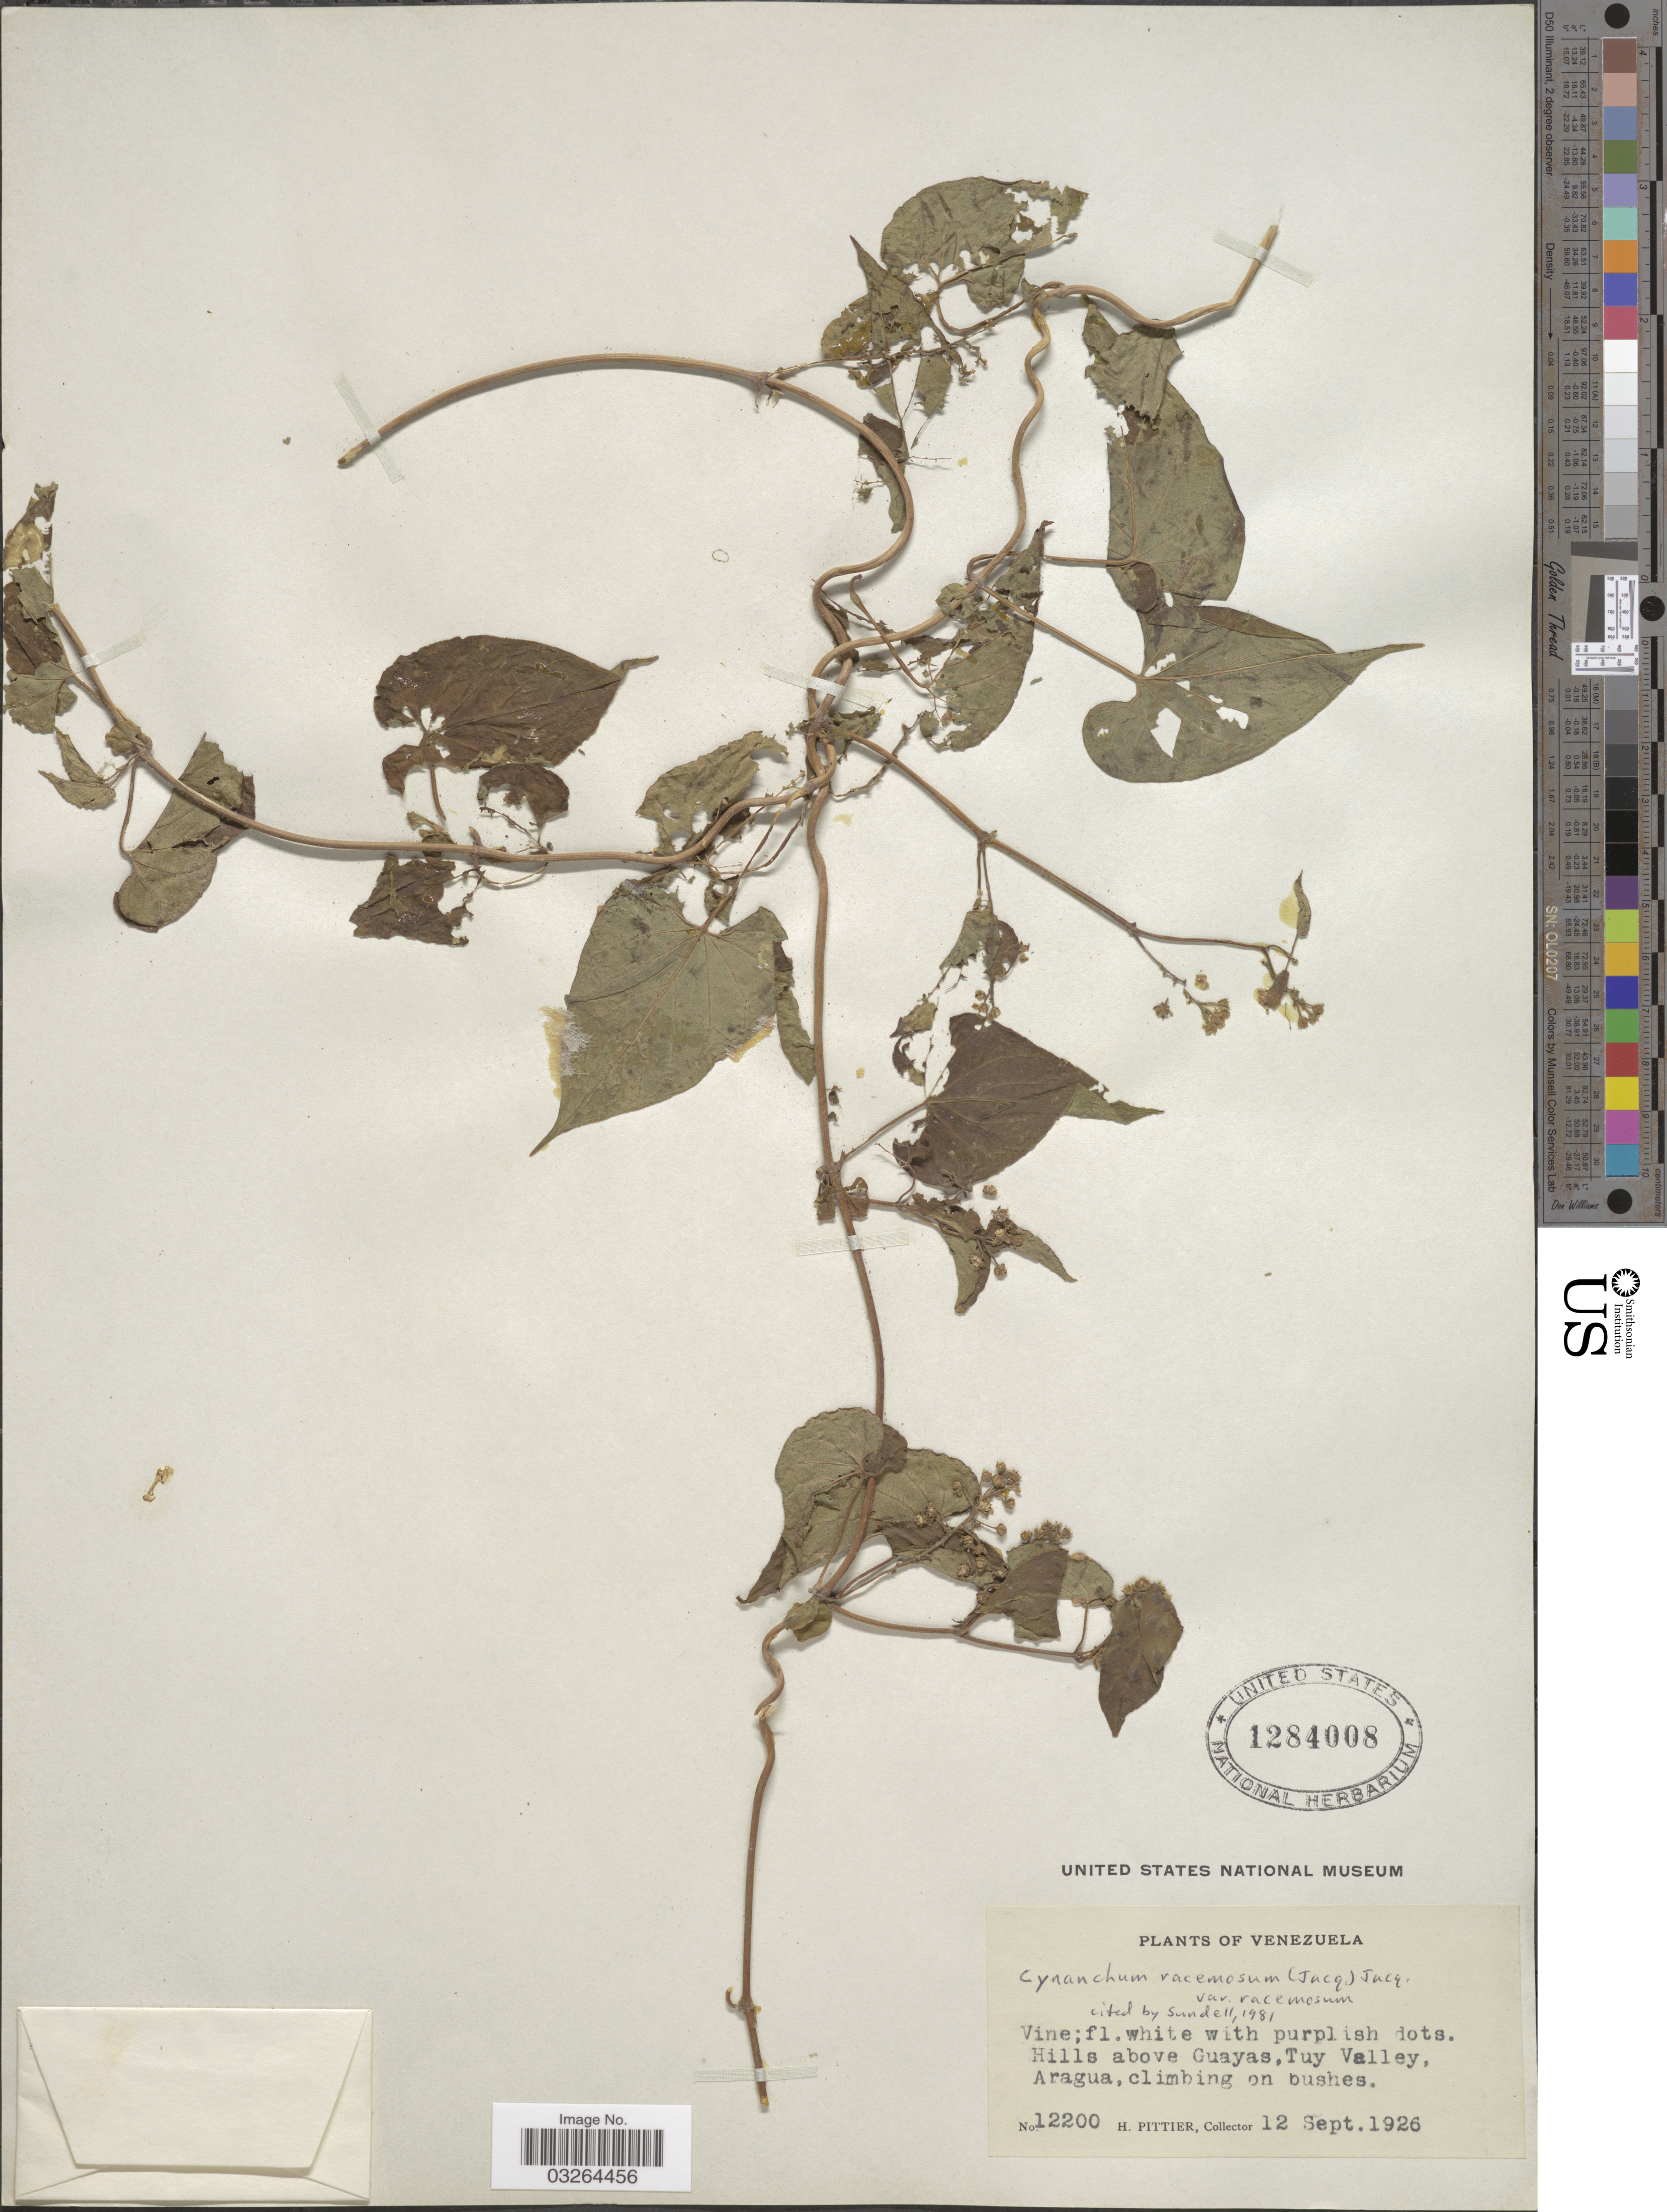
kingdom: Plantae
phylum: Tracheophyta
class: Magnoliopsida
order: Gentianales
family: Apocynaceae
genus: Cynanchum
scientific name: Cynanchum racemosum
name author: (Jacq.) Jacq.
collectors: H. F. Pittier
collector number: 12200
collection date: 1926-09-12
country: Venezuela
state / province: Aragua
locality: Hills above Guayas, Tuy Valley.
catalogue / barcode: US 1284008